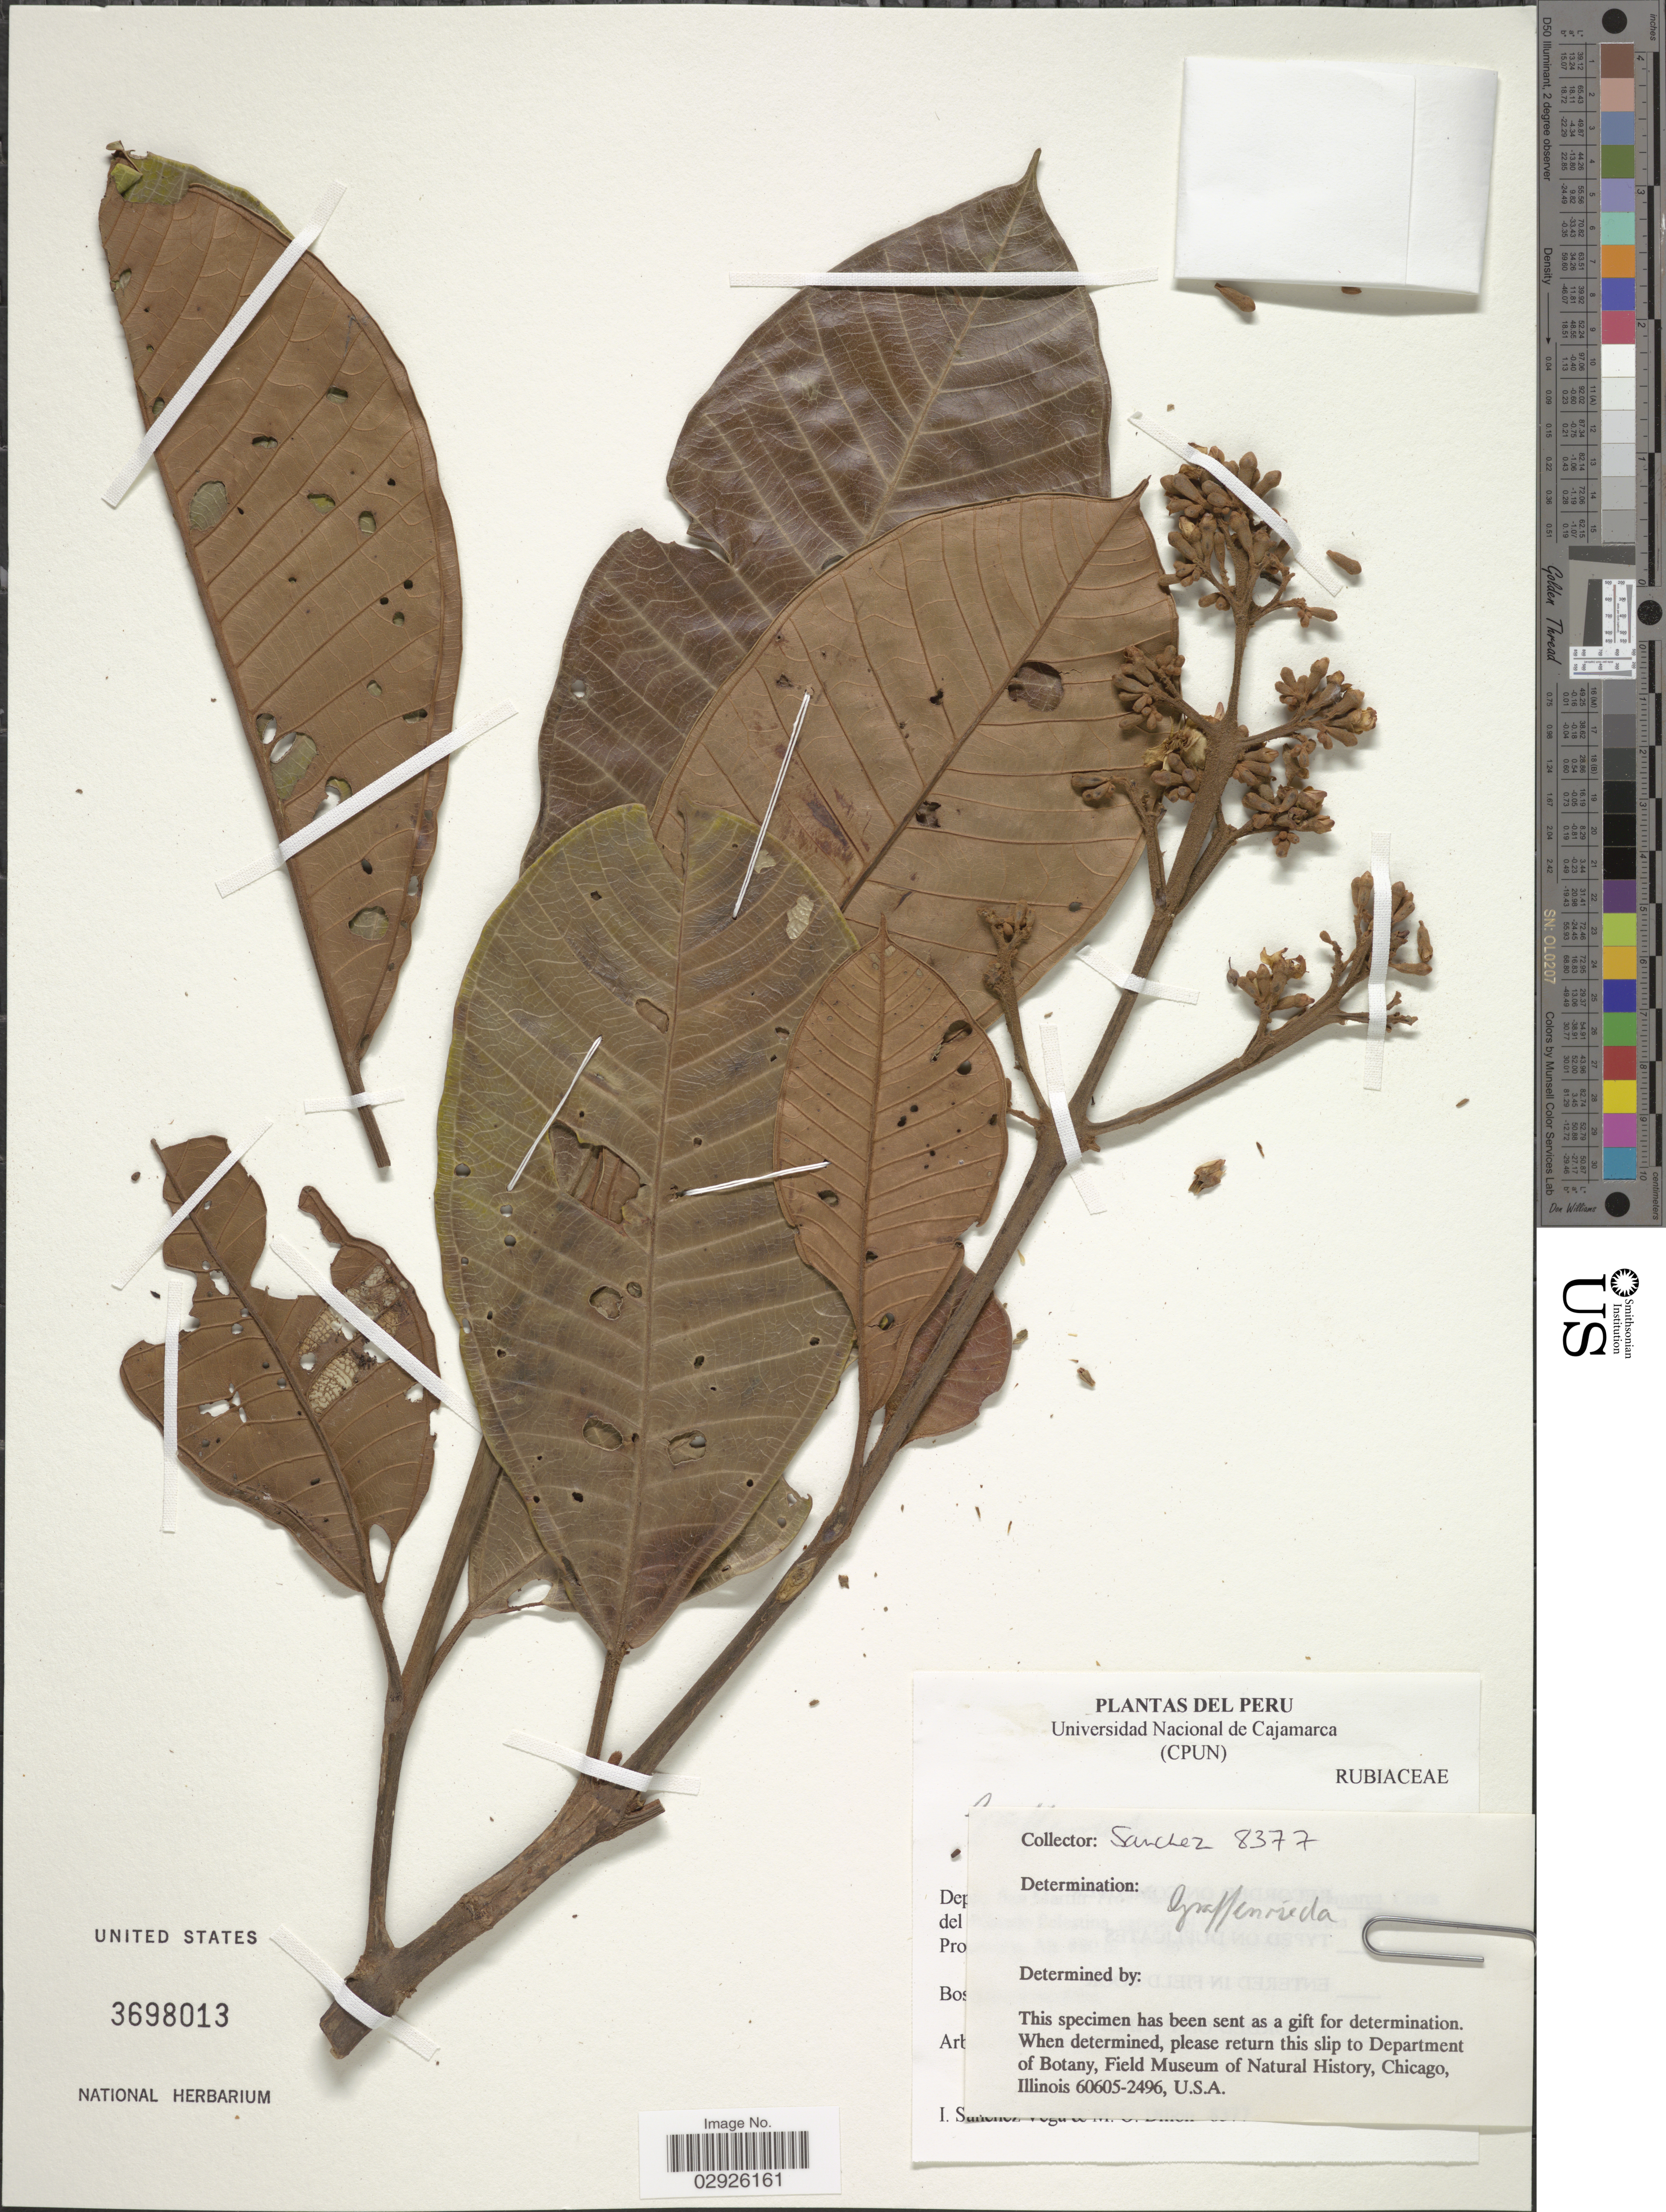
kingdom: Plantae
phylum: Tracheophyta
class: Magnoliopsida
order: Myrtales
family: Melastomataceae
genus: Graffenrieda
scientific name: Graffenrieda limbata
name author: Triana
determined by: Murillo, J. S.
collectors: I. Sánchez Vega & M. O. Dillon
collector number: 8377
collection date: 1996-11-01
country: Peru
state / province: San Martín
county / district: Rioja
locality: Dist. Nuevo Cajamarca. Cerca del Poblado Palestina, camino al la Cueva Palestina.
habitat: Bosque de Proteccion. Bosque perennifolia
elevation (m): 880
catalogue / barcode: US 3698013